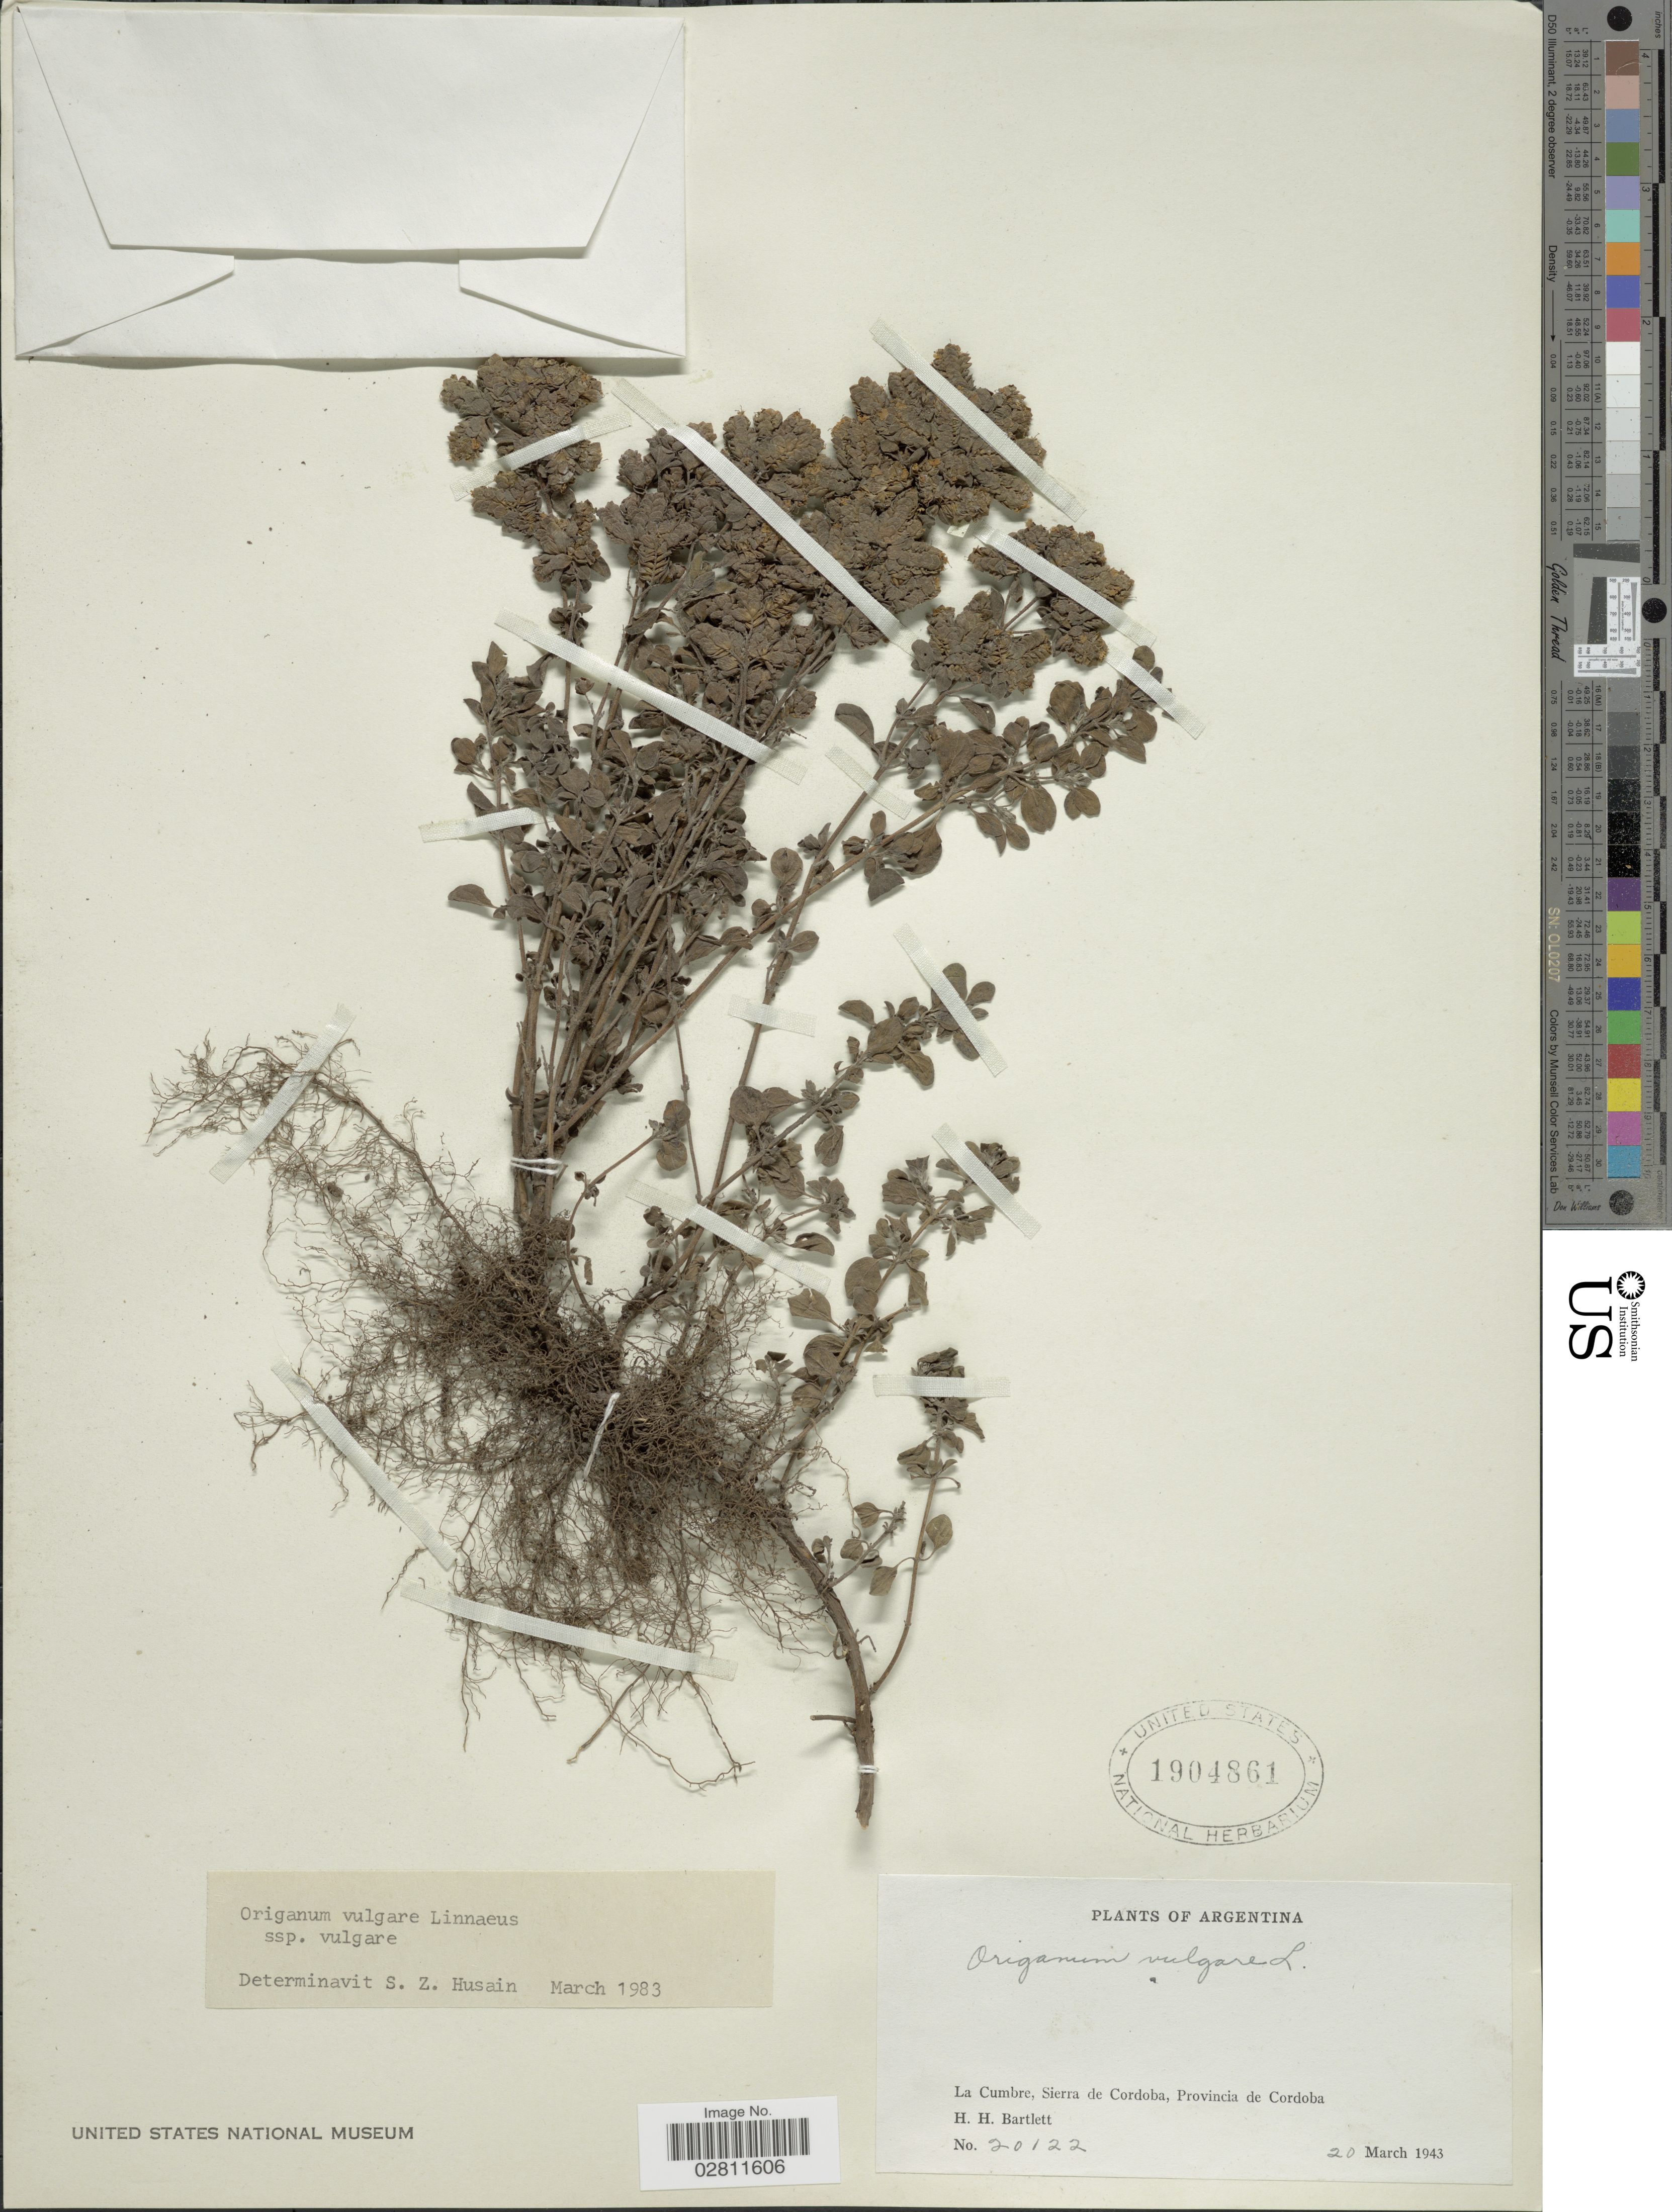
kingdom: Plantae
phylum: Tracheophyta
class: Magnoliopsida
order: Lamiales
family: Lamiaceae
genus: Origanum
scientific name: Origanum vulgare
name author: L.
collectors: H. H. Bartlett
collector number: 20122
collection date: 1943-03-20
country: Argentina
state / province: Cordoba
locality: La Cumbre, Sierra de Cordoba, Provincia de Cordoba.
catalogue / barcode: US 1904861